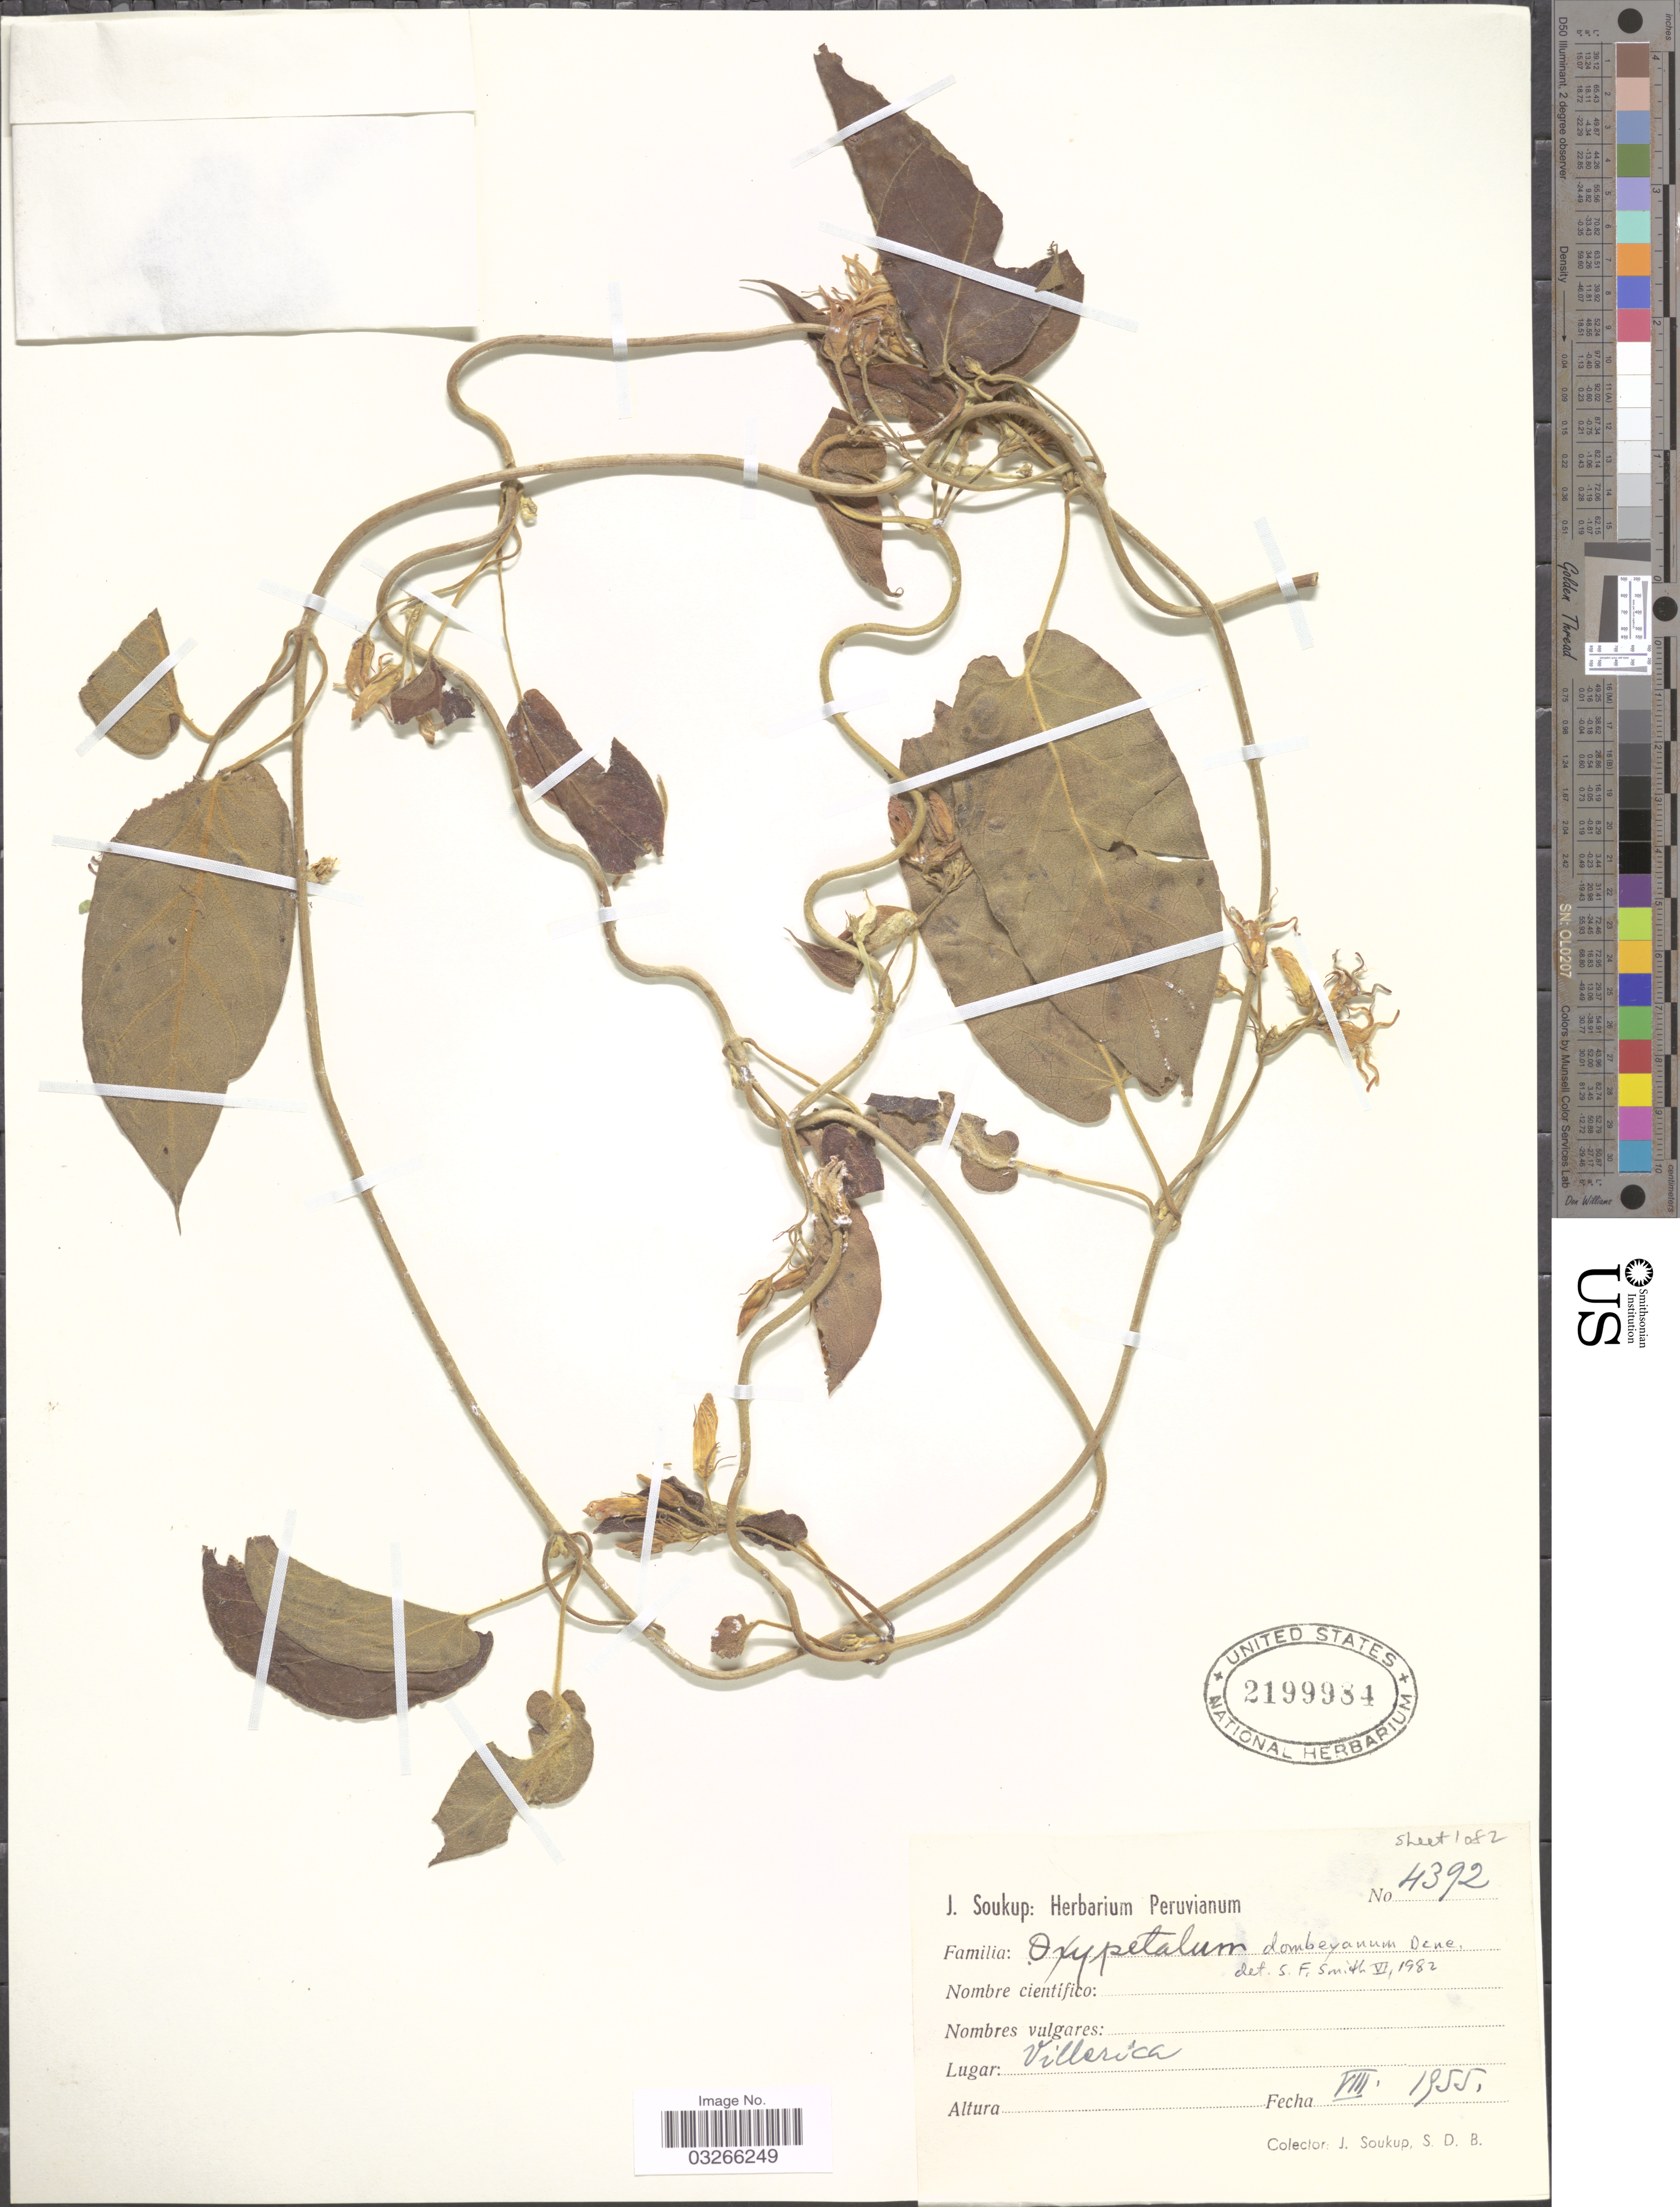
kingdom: Plantae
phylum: Tracheophyta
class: Magnoliopsida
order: Gentianales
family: Apocynaceae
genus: Oxypetalum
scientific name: Oxypetalum dombeyanum Decne.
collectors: J. Soukup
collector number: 4392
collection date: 1955-08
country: Peru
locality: Villarica.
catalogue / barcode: US 2199984